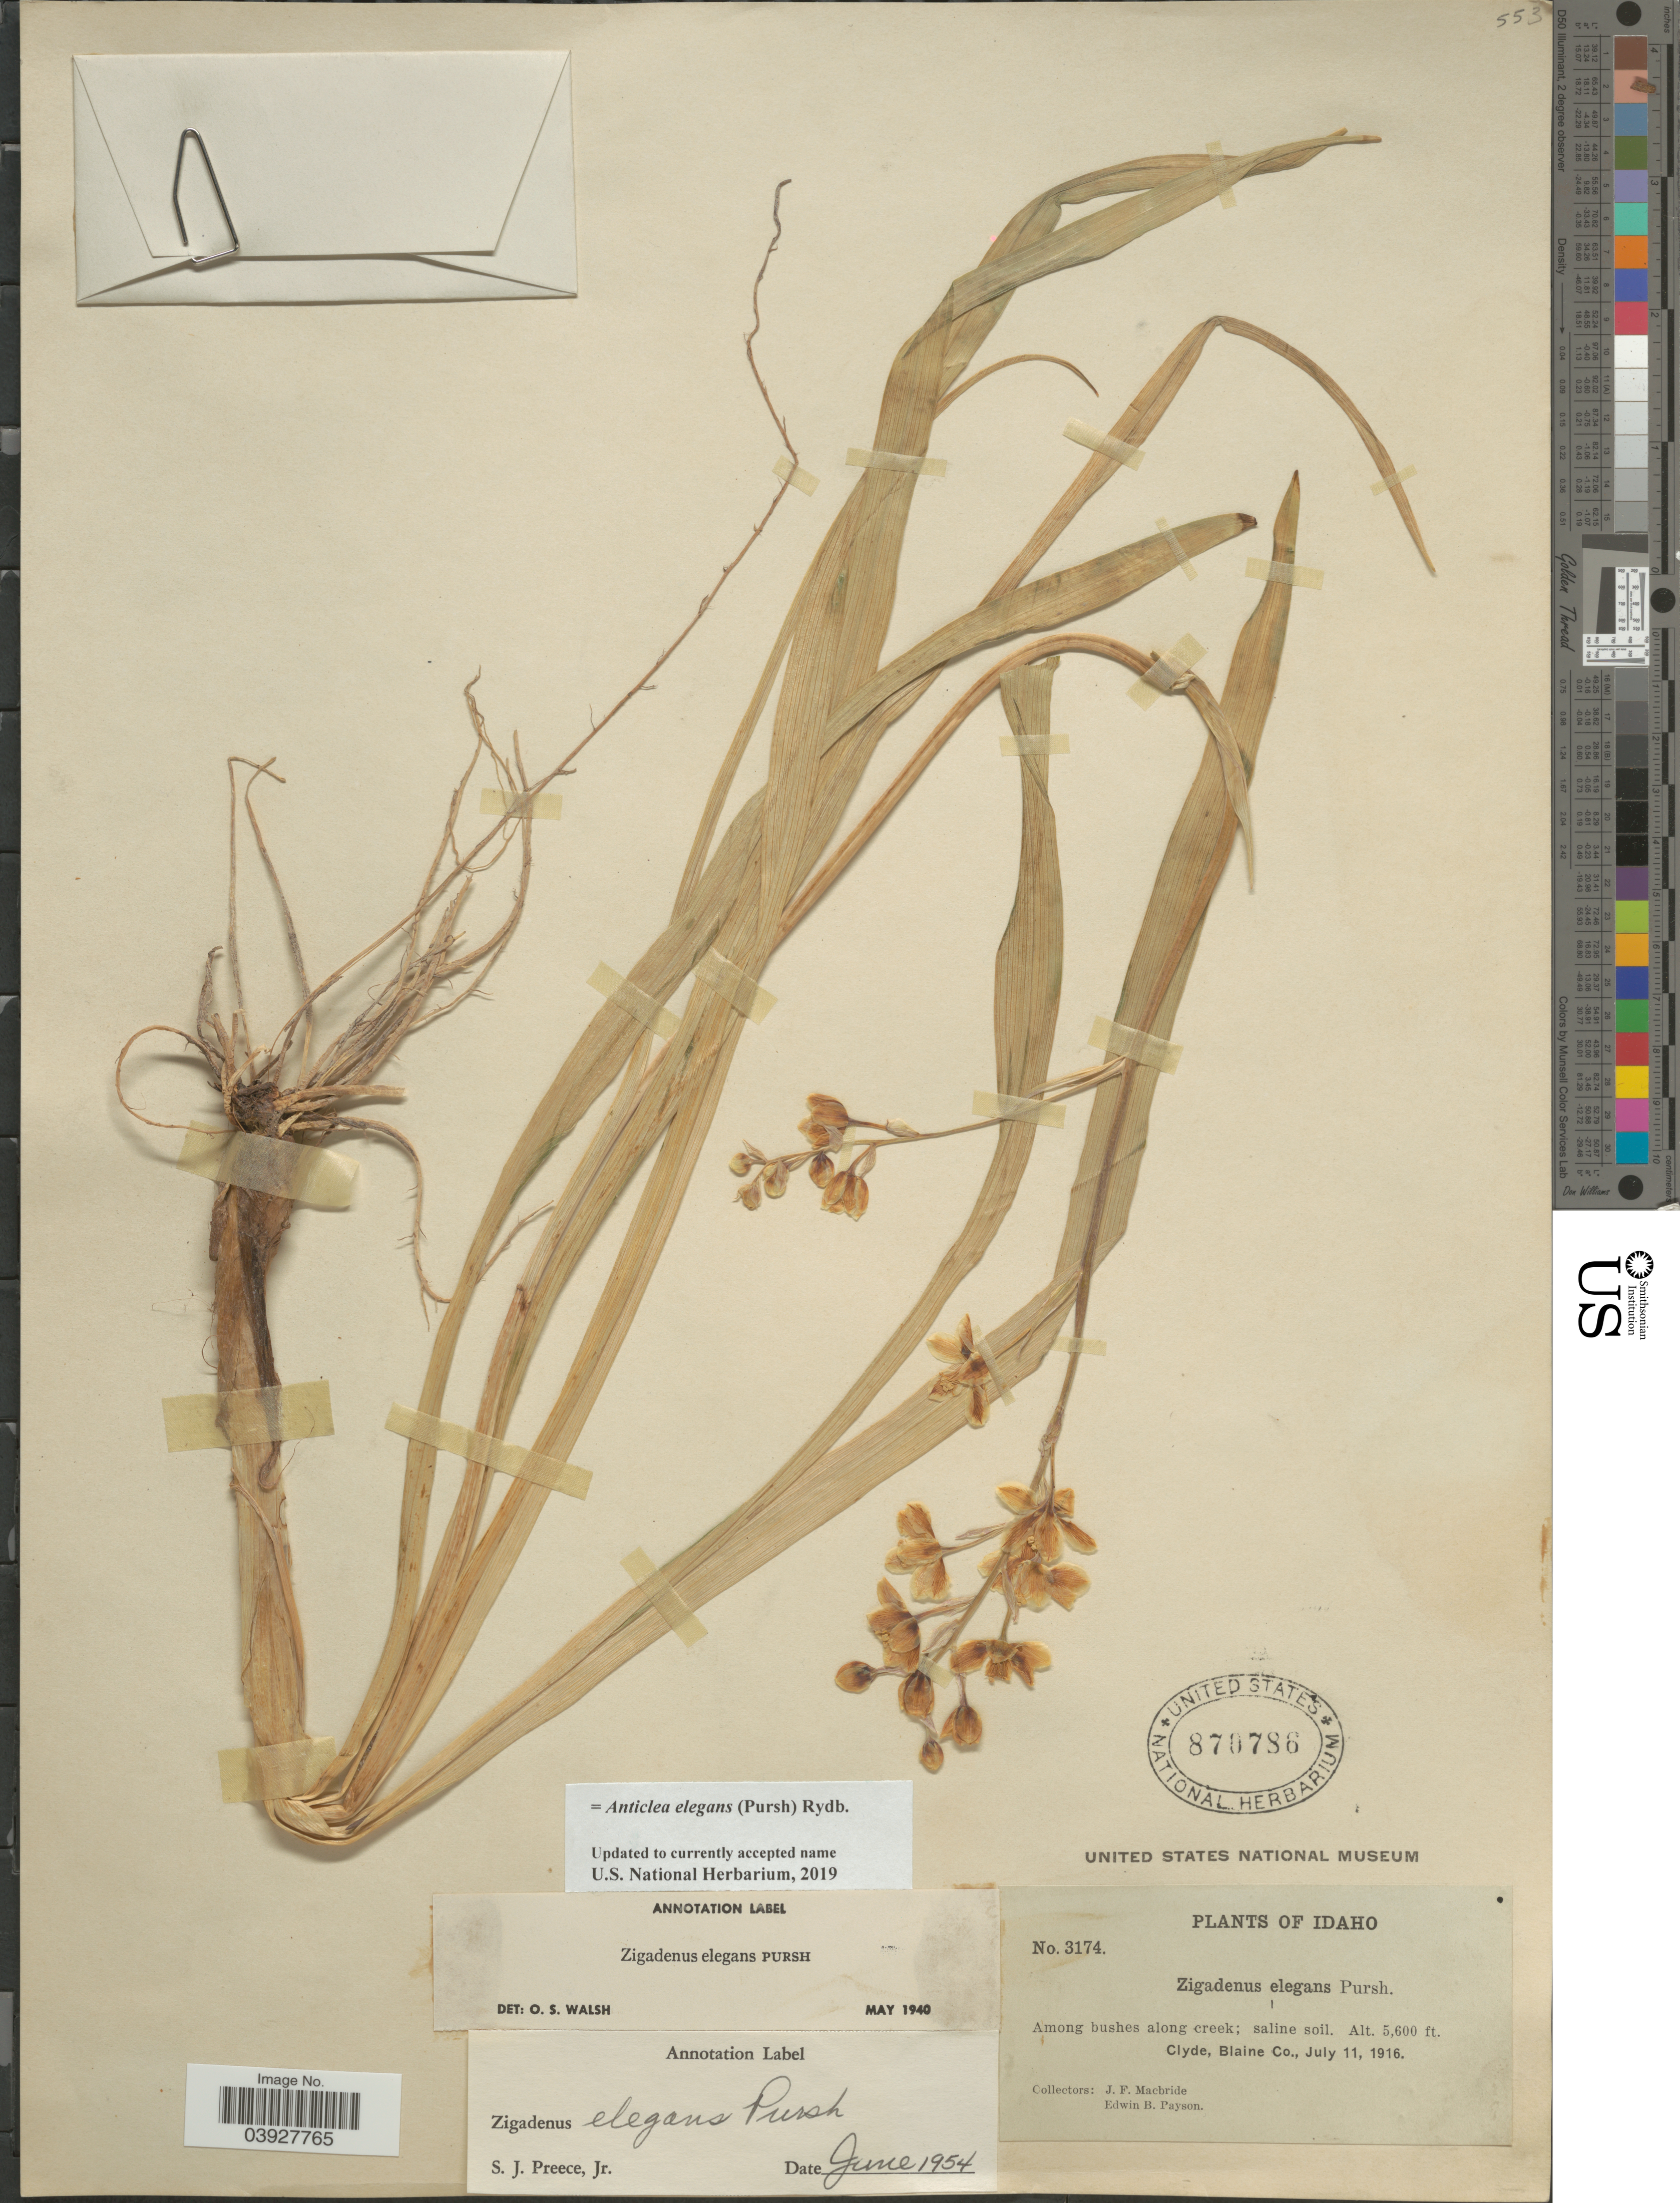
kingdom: Plantae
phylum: Tracheophyta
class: Liliopsida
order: Liliales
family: Melanthiaceae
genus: Anticlea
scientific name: Anticlea elegans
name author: (Pursh) Rydb.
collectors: J. F. Macbride & E. B. Payson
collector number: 3174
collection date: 1916-07-11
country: United States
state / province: Idaho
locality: Among bushes along creek; saline soil. Clyde, Blaine Co.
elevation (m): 1707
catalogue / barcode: US 870786